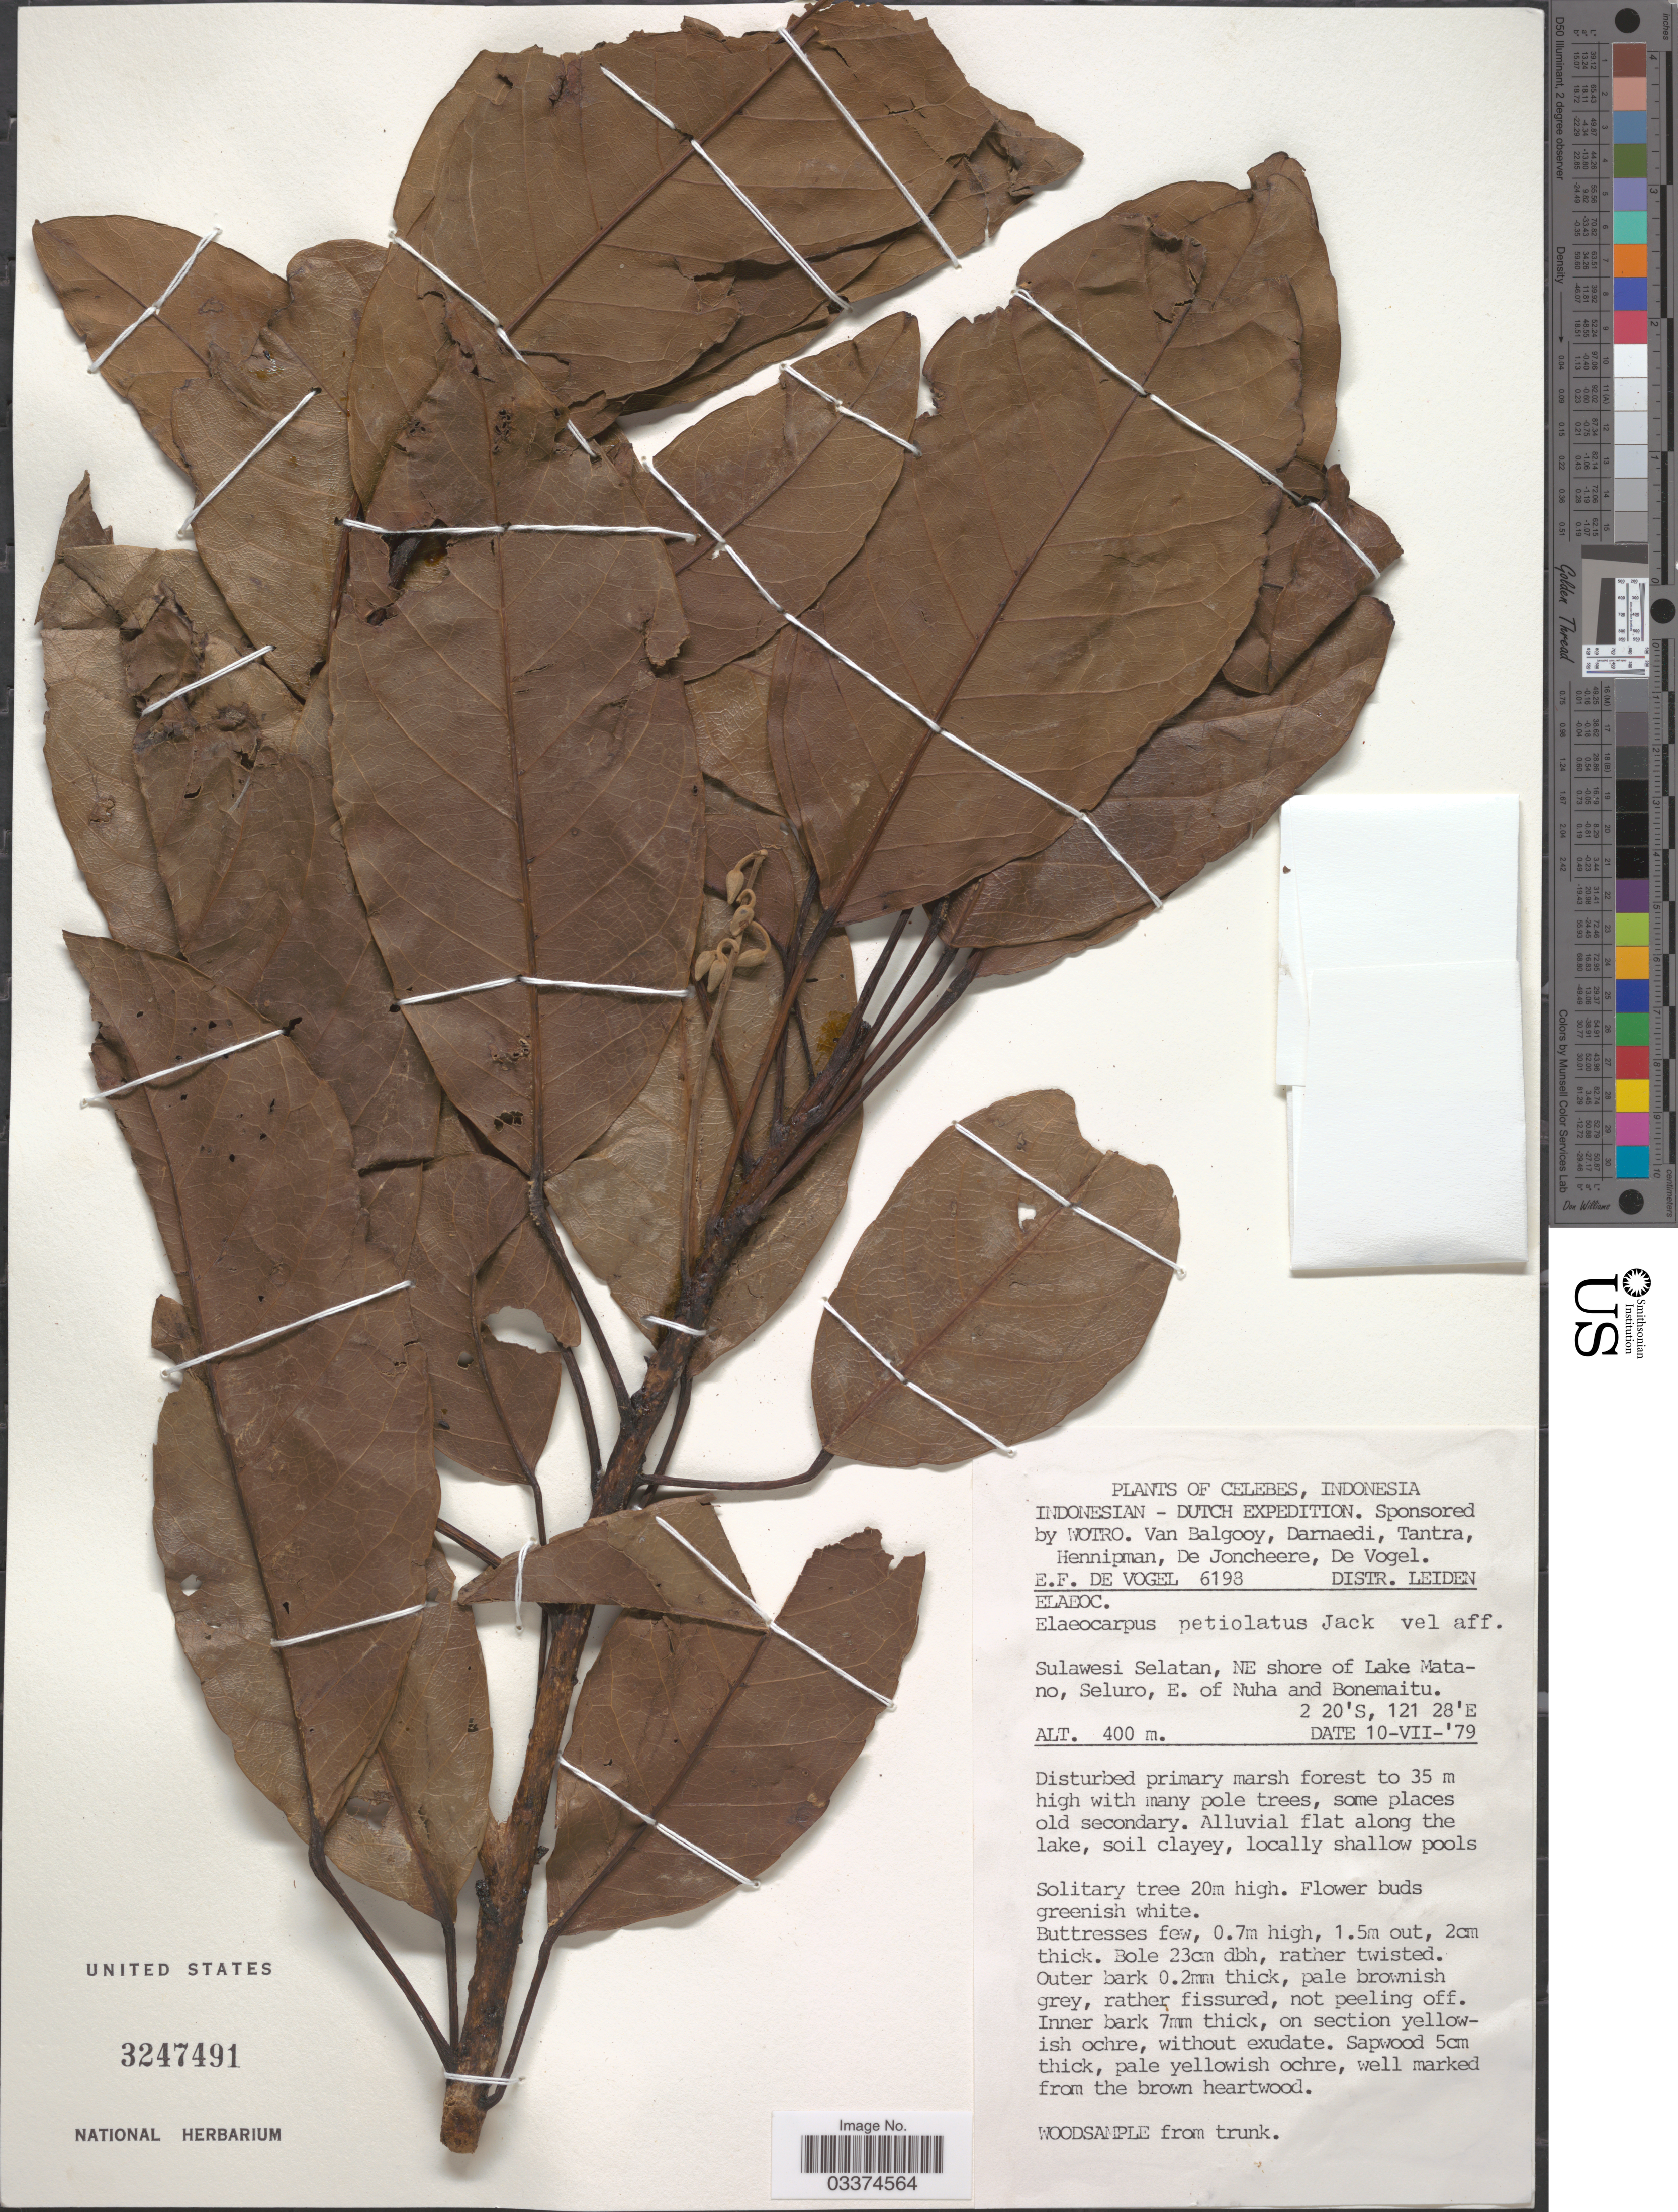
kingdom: Plantae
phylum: Tracheophyta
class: Magnoliopsida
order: Oxalidales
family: Elaeocarpaceae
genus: Elaeocarpus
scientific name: Elaeocarpus petiolatus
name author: (Jack) Wall.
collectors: E. F. de Vogel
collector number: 6198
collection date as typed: Transcribed d/m/y: 10/7/79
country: Indonesia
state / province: Sulawesi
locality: Sulawesi Selatan, NE shore of Lake Matano, Seluro, E. of Nuha and Bonemaitu.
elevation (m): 400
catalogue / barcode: US 3247491